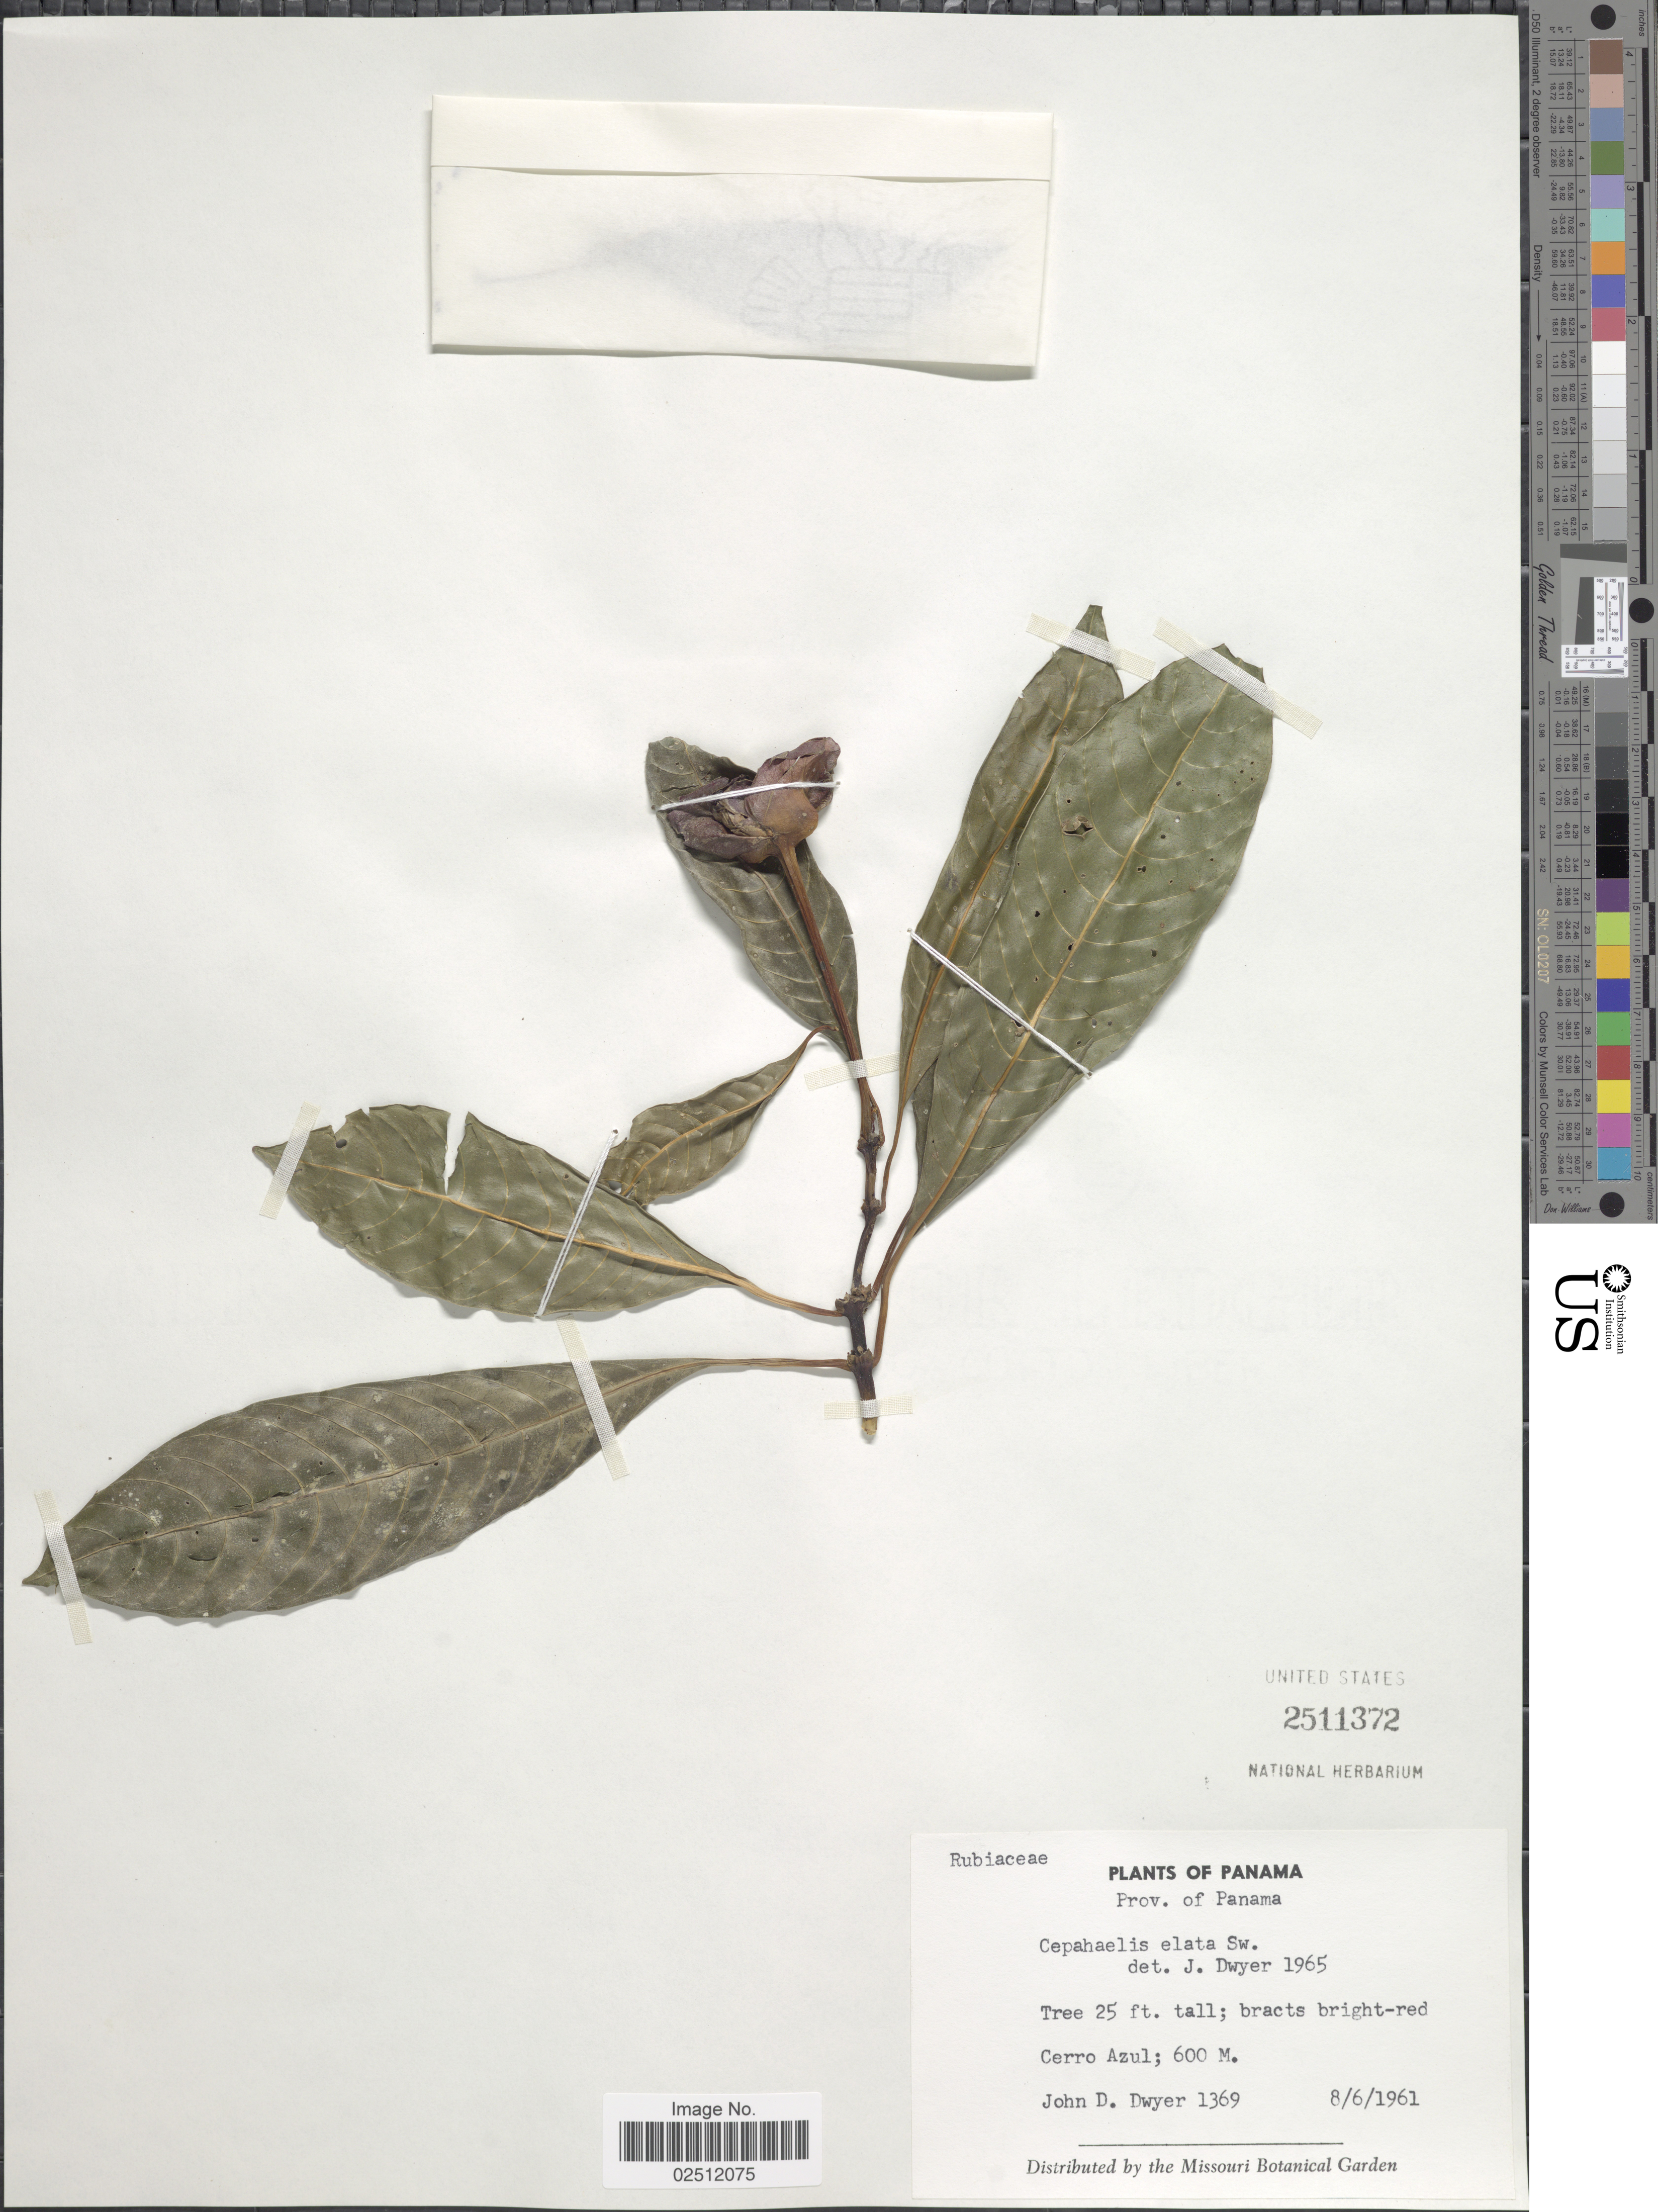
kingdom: Plantae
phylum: Tracheophyta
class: Magnoliopsida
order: Gentianales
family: Rubiaceae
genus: Psychotria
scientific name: Psychotria elata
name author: (Sw.) Hammel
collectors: J. D. Dwyer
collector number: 1369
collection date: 1961-06-08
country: Panama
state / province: Panamá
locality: Cerro Azul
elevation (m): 600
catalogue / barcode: US 2511372